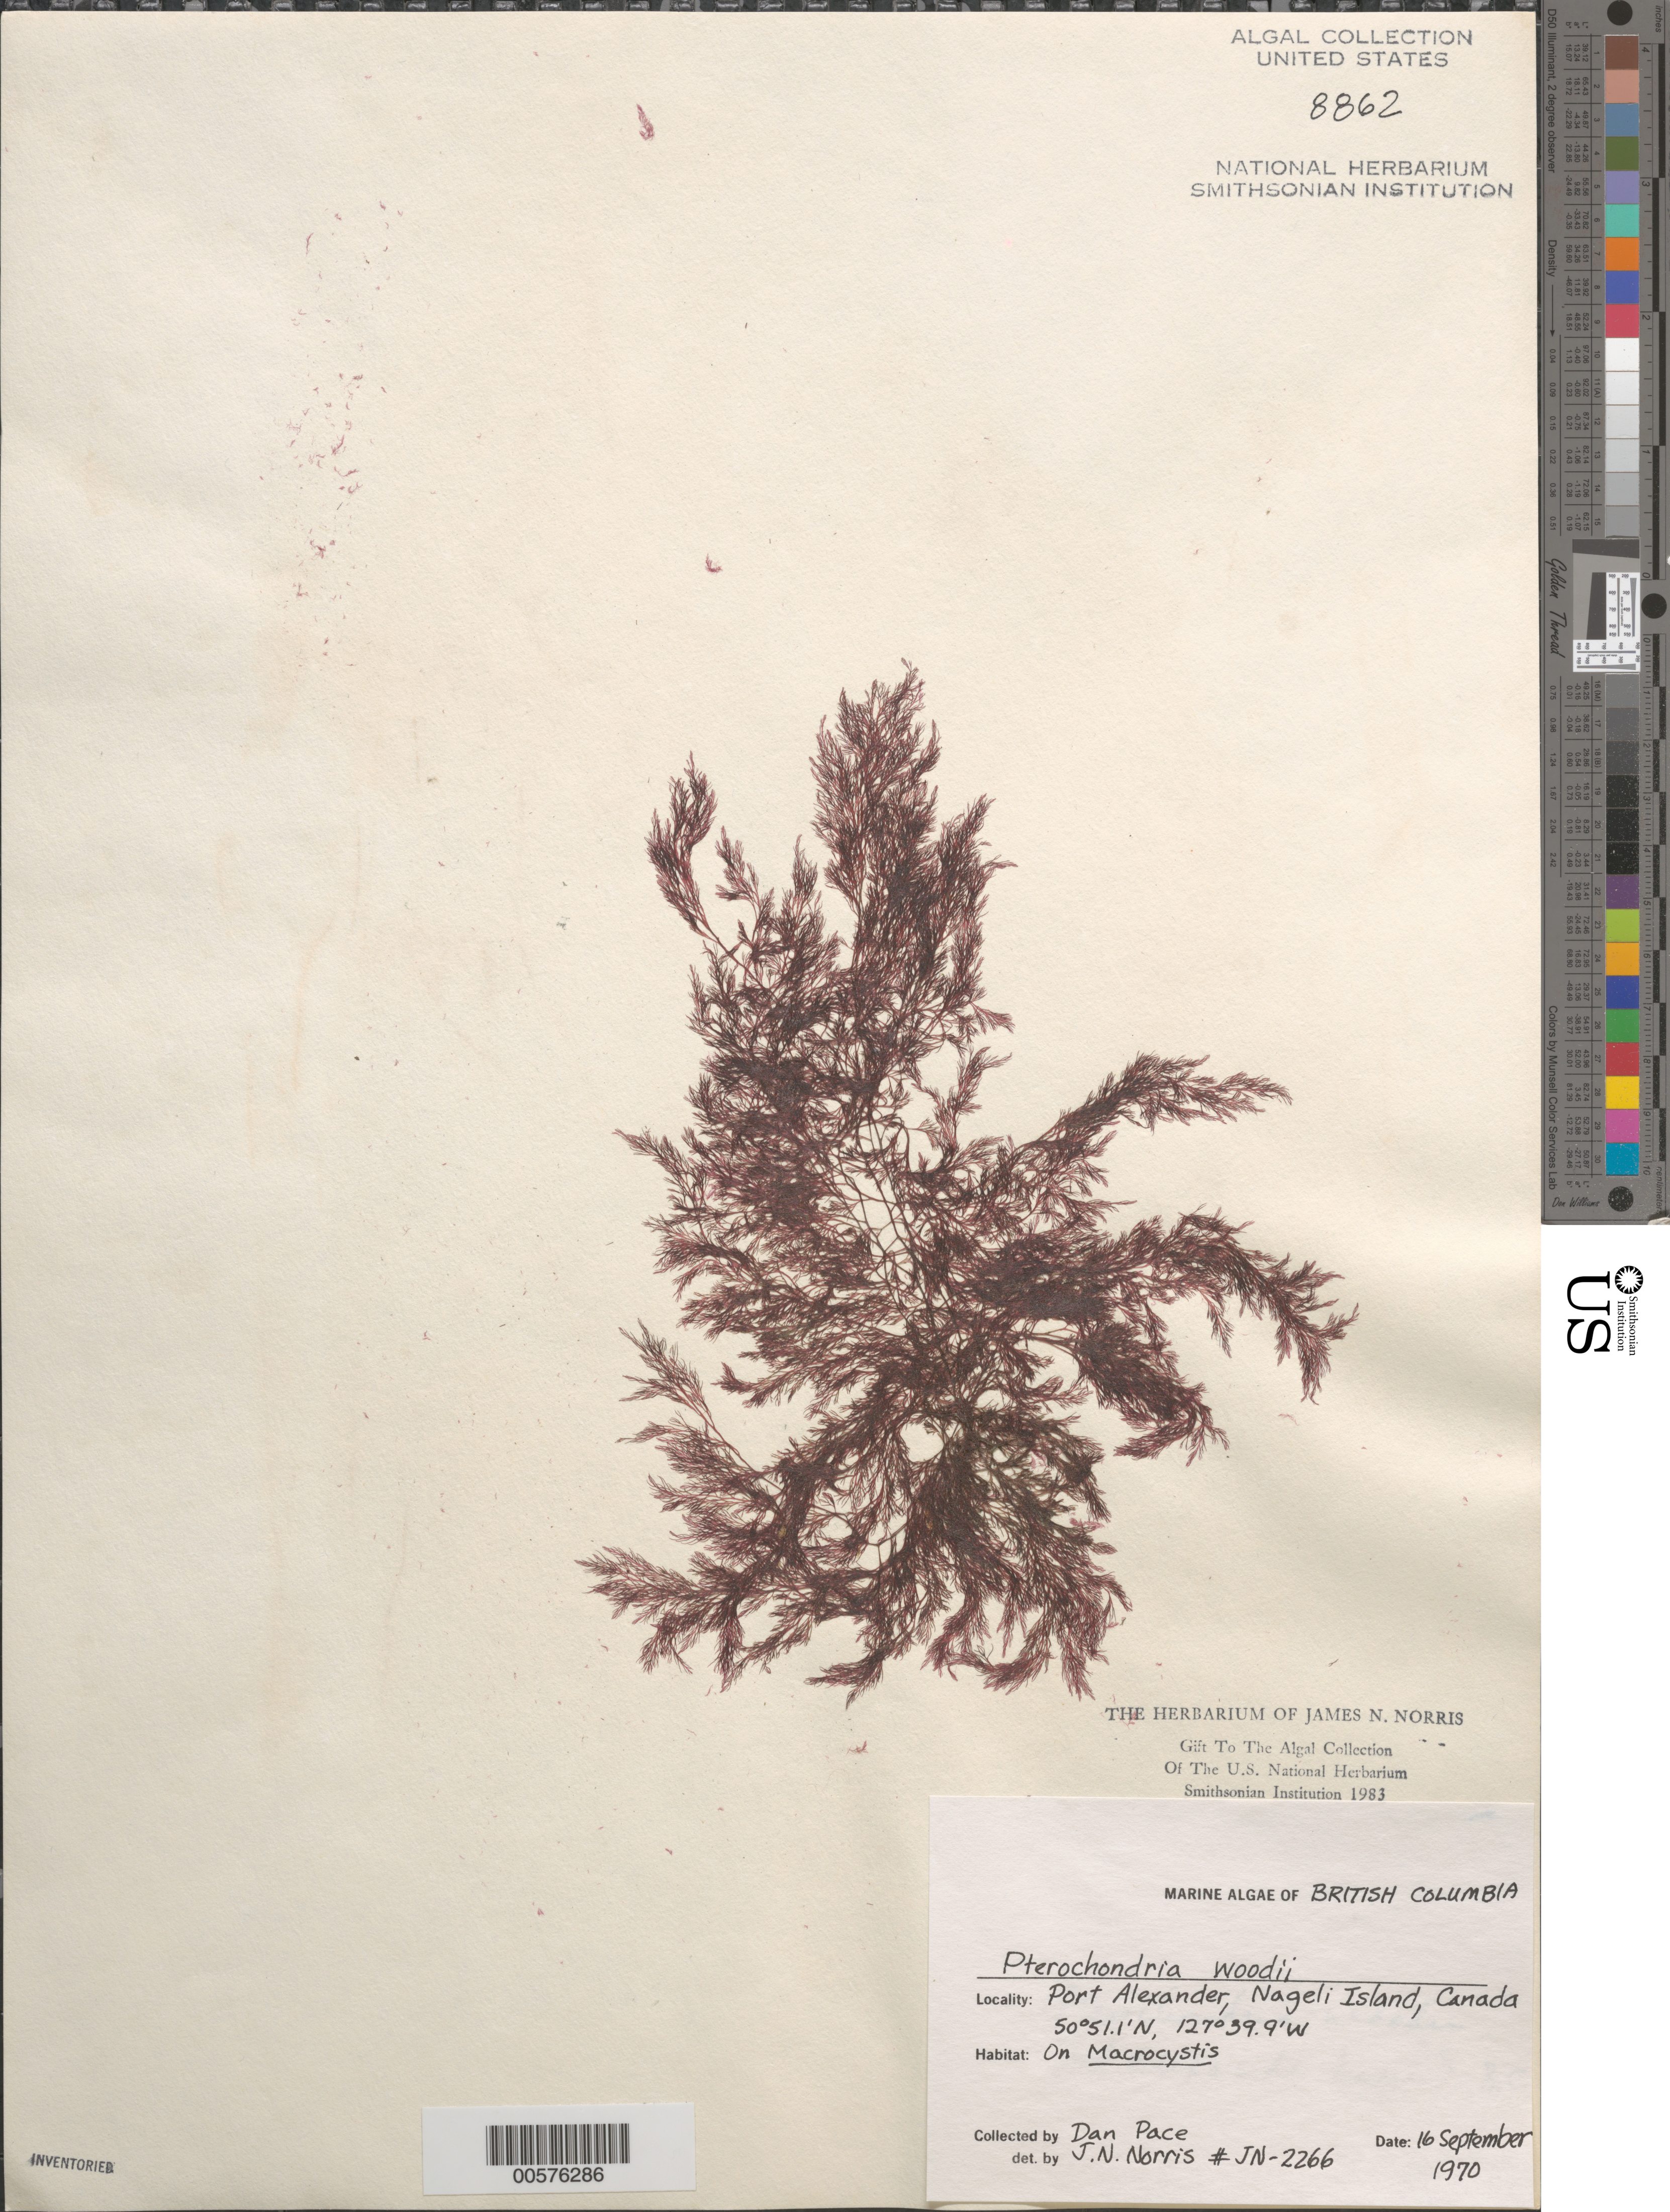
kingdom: Plantae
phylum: Rhodophyta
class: Florideophyceae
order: Ceramiales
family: Rhodomelaceae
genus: Pterochondria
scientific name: Pterochondria woodii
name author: (Harv.) Hollenb.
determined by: Norris, James N.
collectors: D. Pace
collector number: Jn-2266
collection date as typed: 16 Sep 1970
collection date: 1970-09-16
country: Canada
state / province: British Columbia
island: Nagai Island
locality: Port Alexander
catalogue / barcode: US 8862